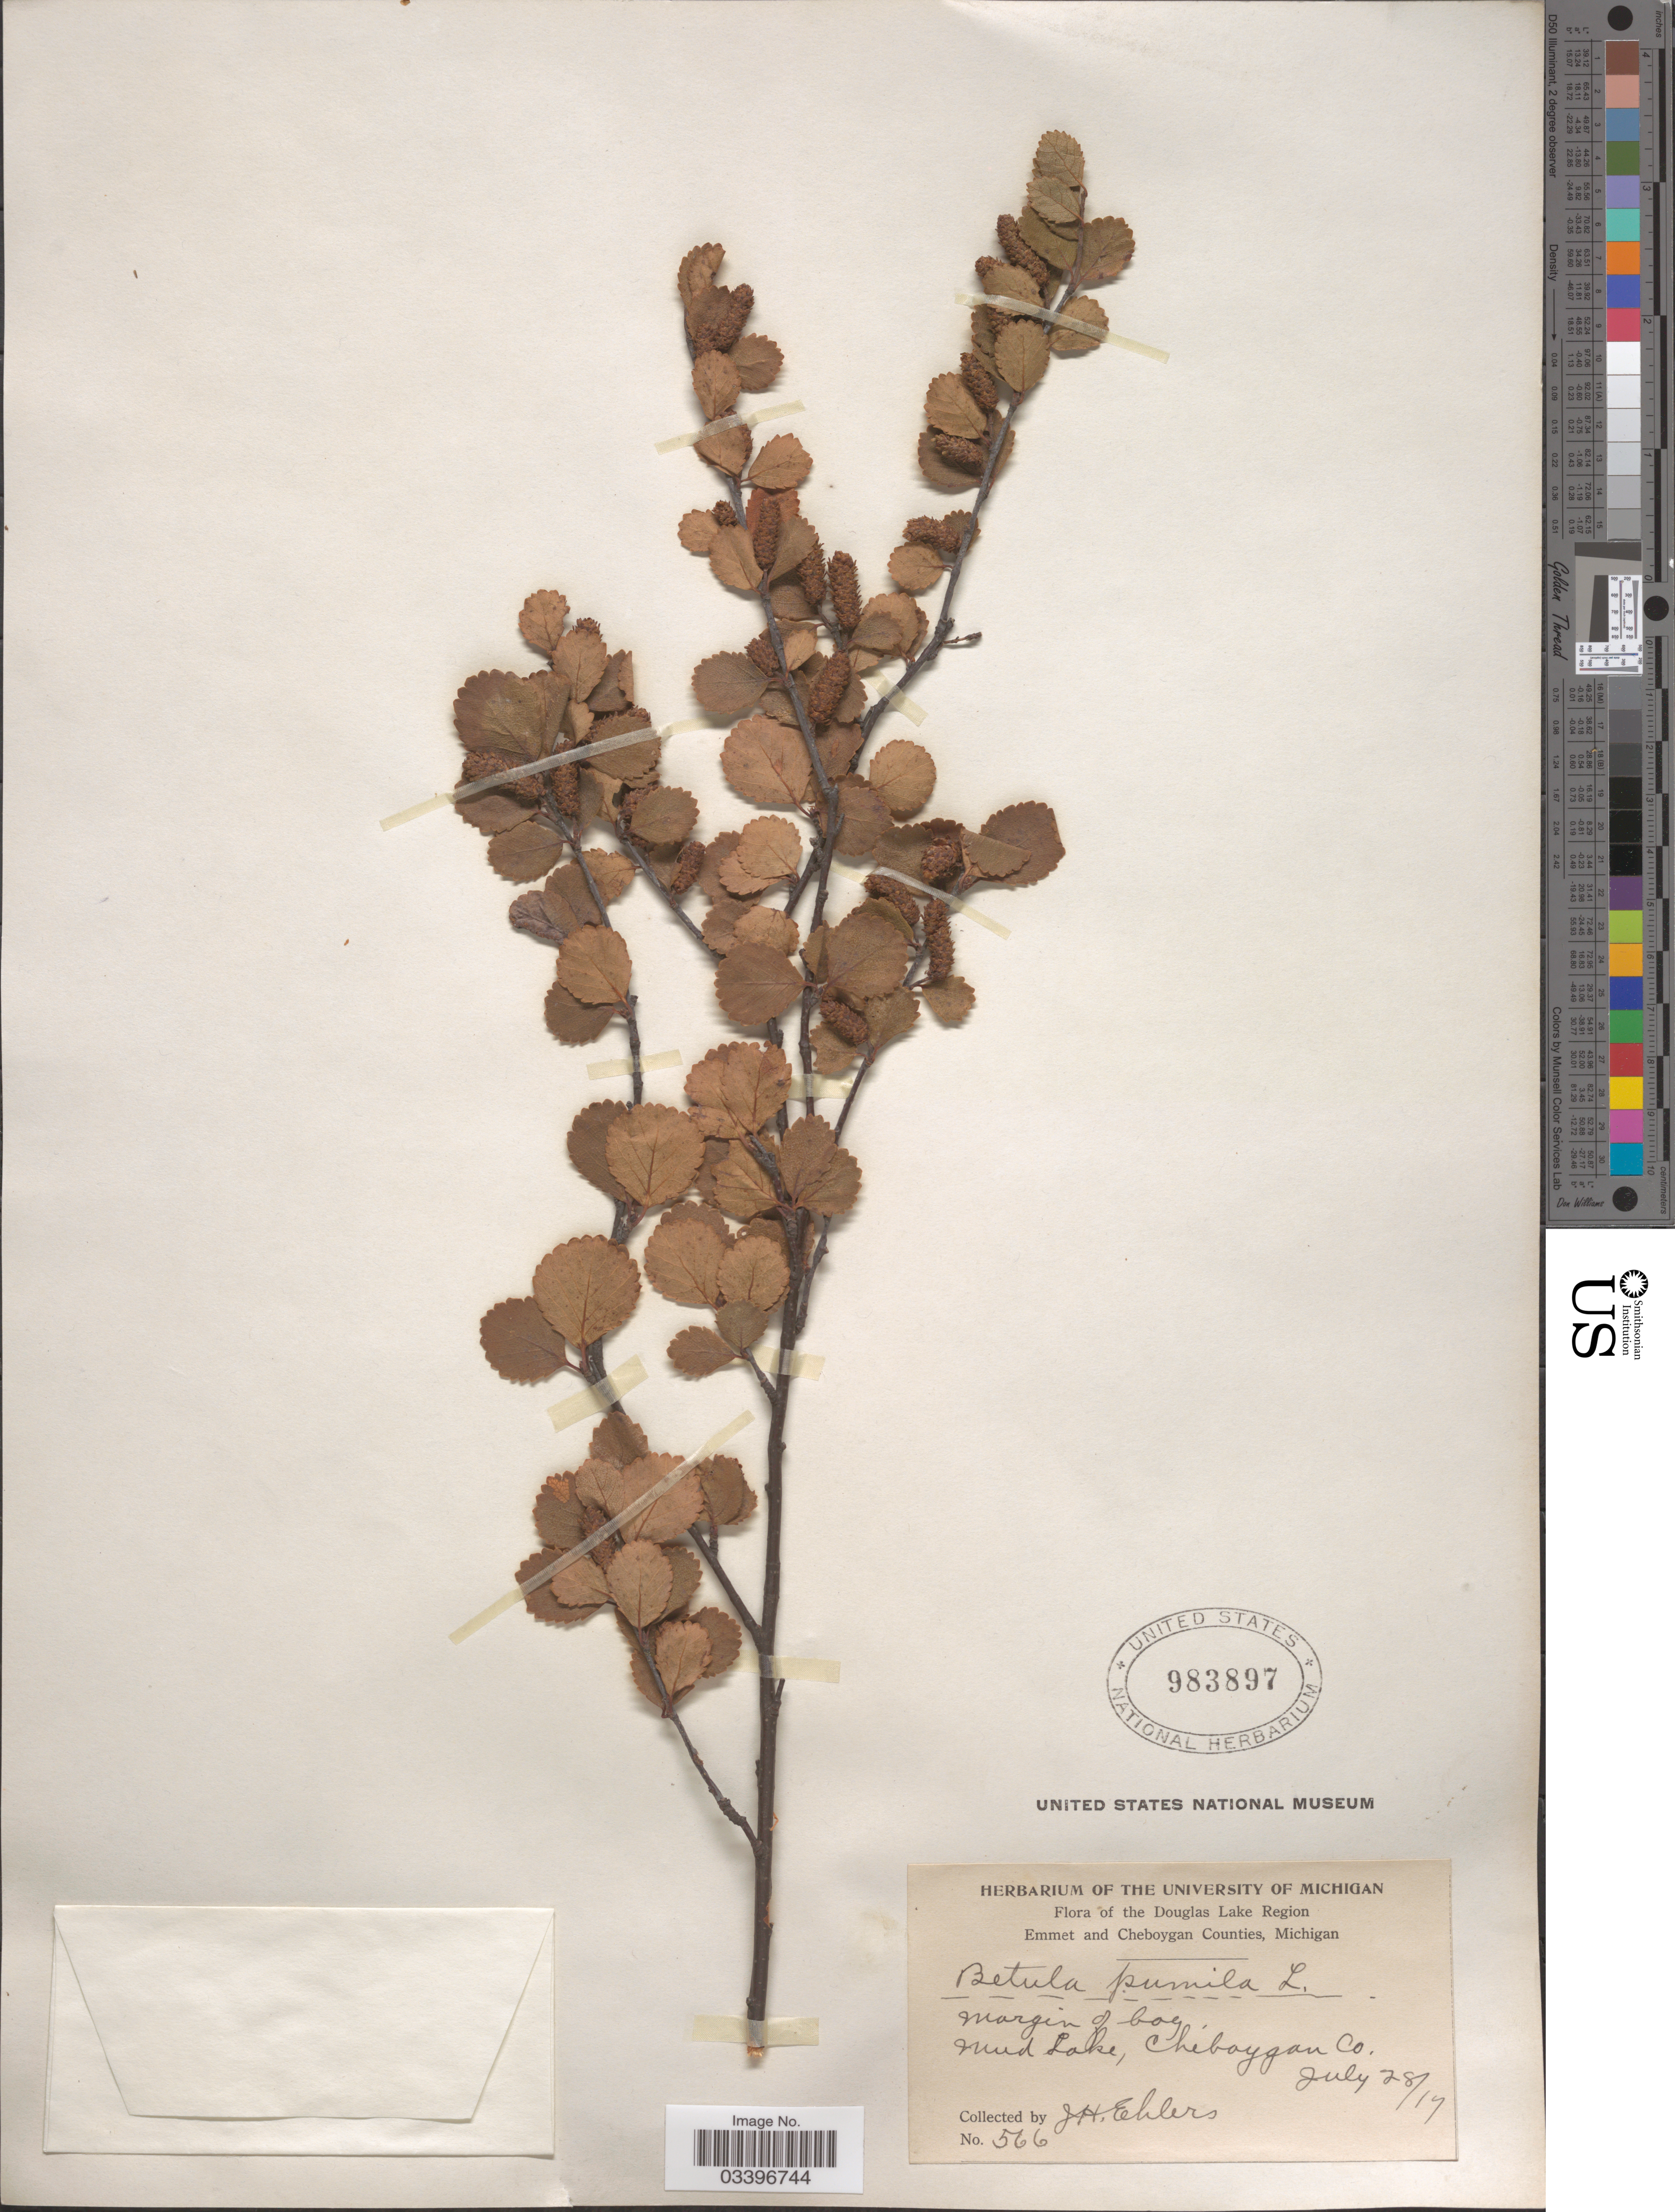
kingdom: Plantae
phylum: Tracheophyta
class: Magnoliopsida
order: Fagales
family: Betulaceae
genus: Betula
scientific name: Betula pumila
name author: L.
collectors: J. H. Ehlers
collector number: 566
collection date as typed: Transcribed d/m/y: 28/7/17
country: United States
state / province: Michigan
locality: The Douglas Lake Region. Emmet and Cheboygan Counties. Margin of bog, Mud Lake, Cheboygan Co.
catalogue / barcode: US 983897